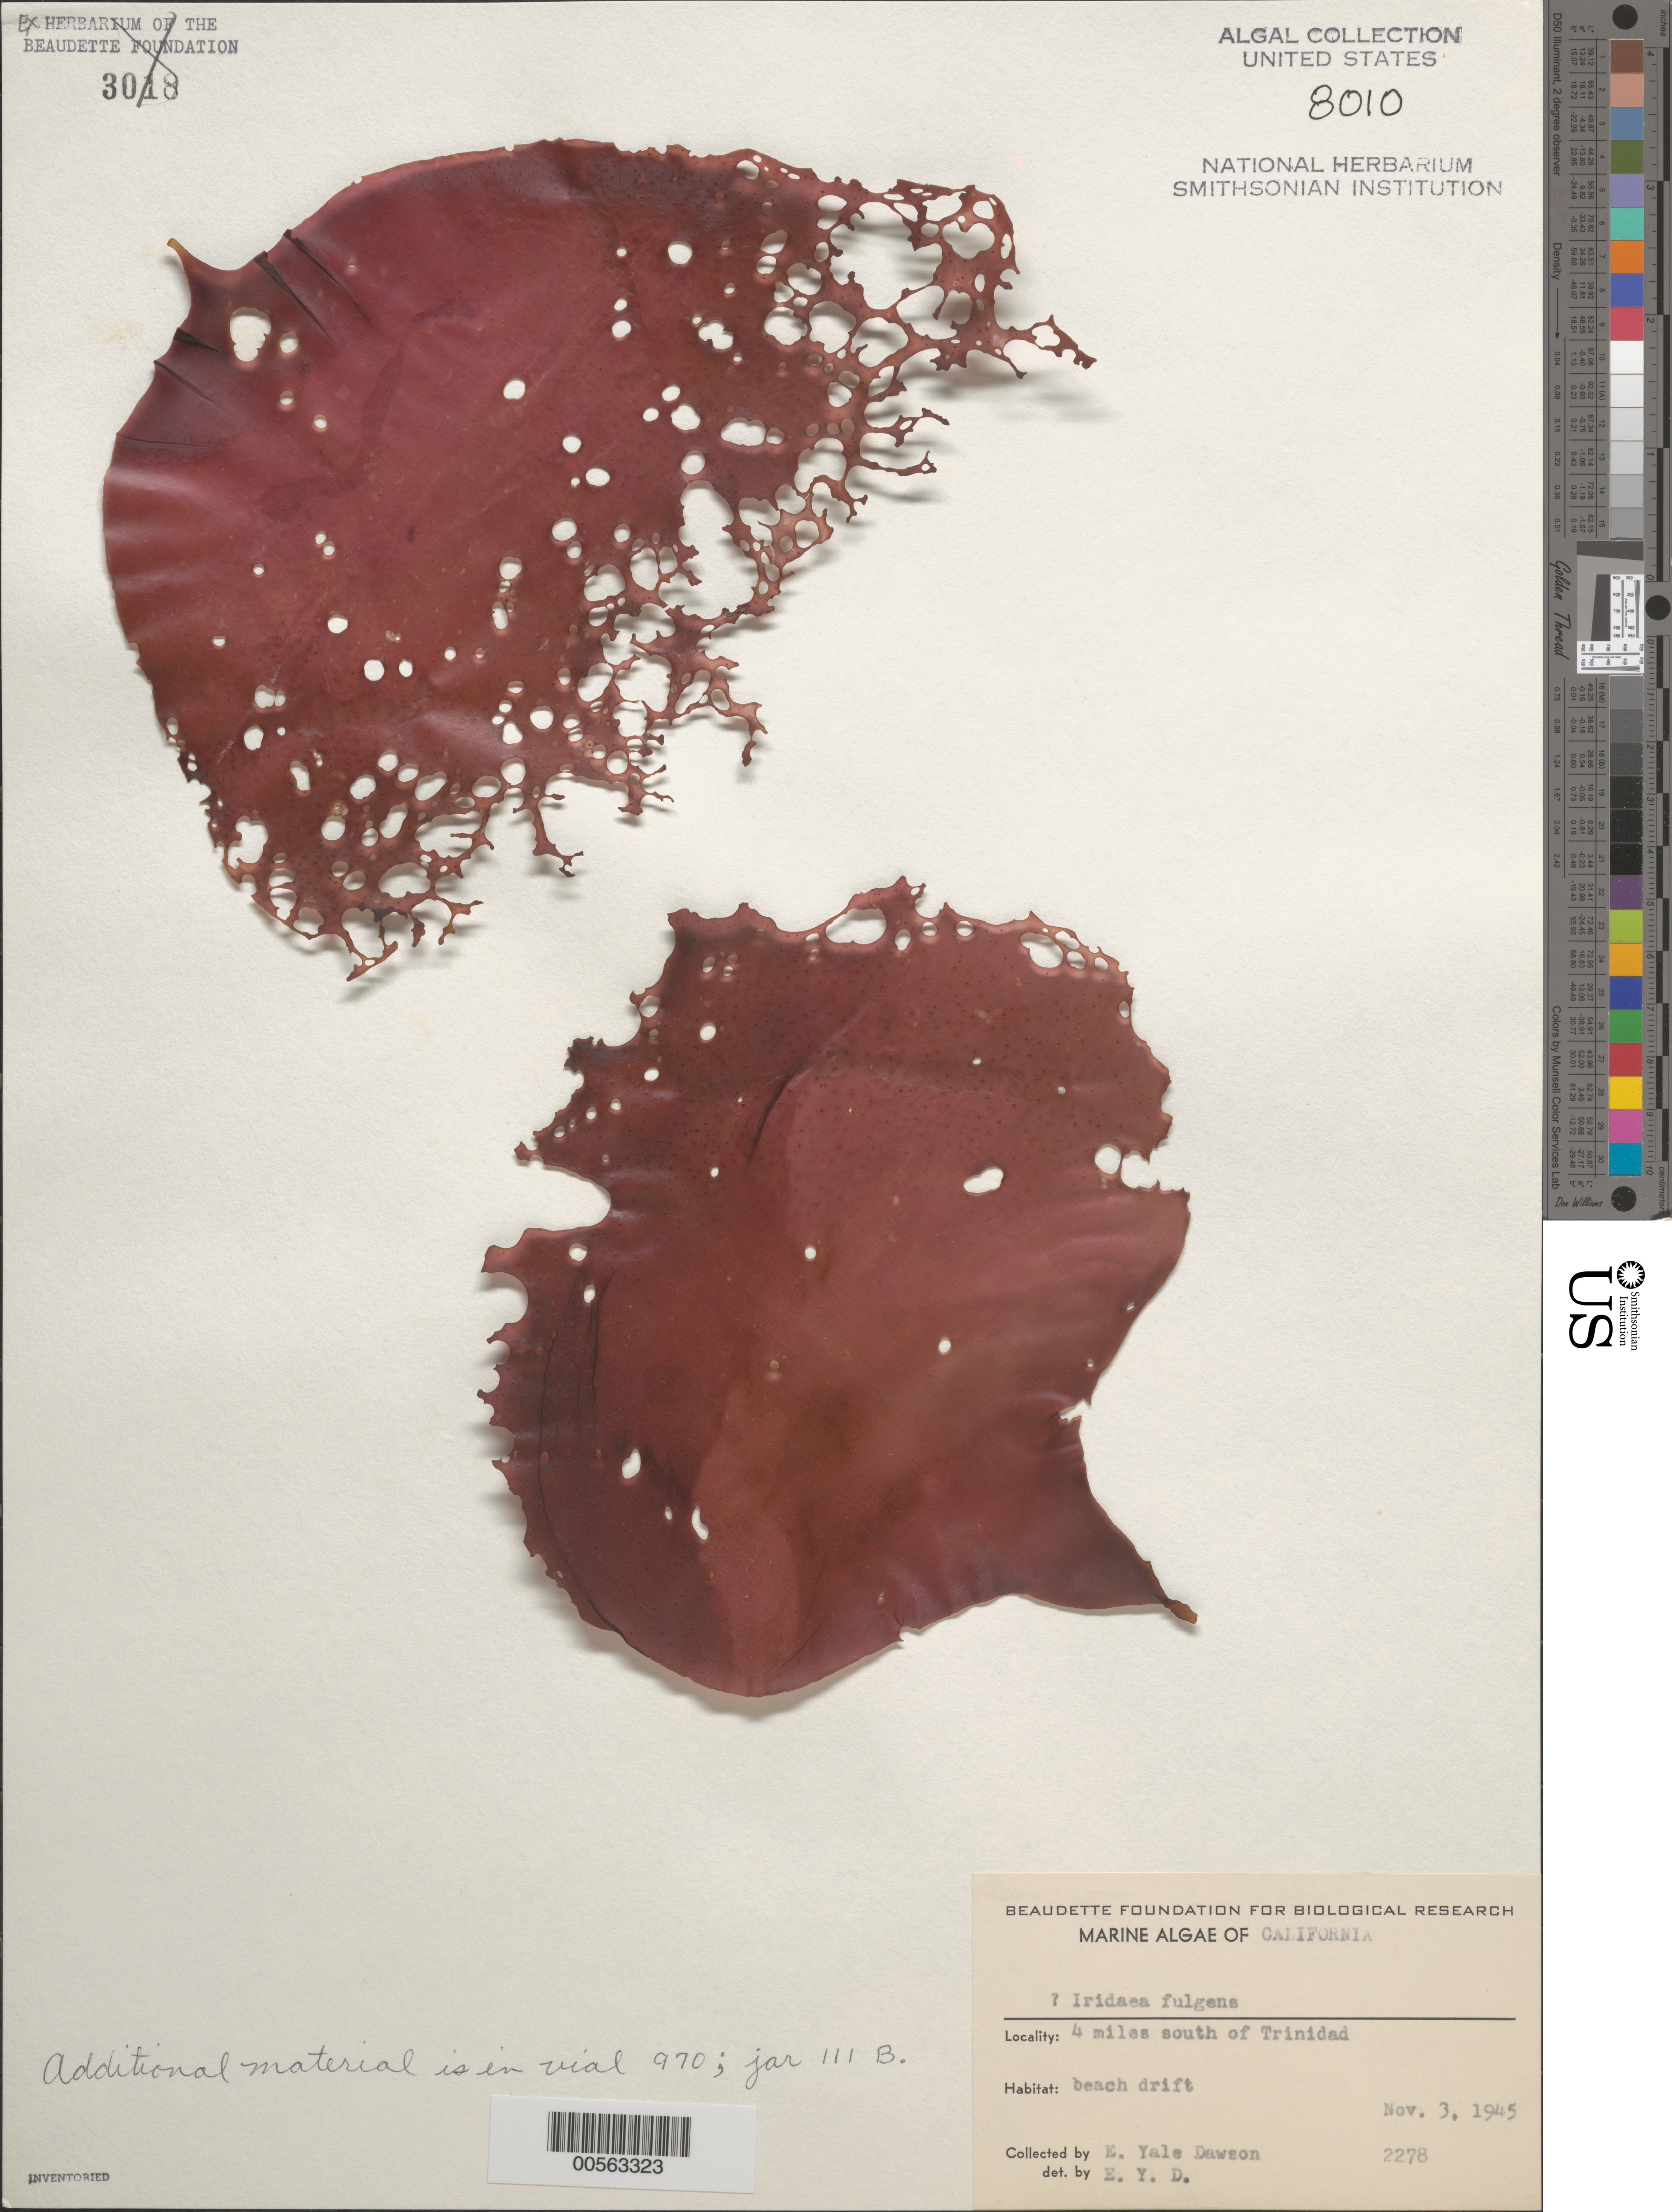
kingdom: Plantae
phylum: Rhodophyta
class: Florideophyceae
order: Gigartinales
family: Gigartinaceae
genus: Mazzaella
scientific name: Mazzaella splendens var. fulgens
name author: (Setchell & N.L. Gardner) Hughey & Hommersand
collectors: E. Y. Dawson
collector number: EYD 2278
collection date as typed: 03 Nov 1945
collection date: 1945-11-03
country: United States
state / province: California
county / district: Humboldt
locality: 4 miles south of Trinidad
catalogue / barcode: US 8010